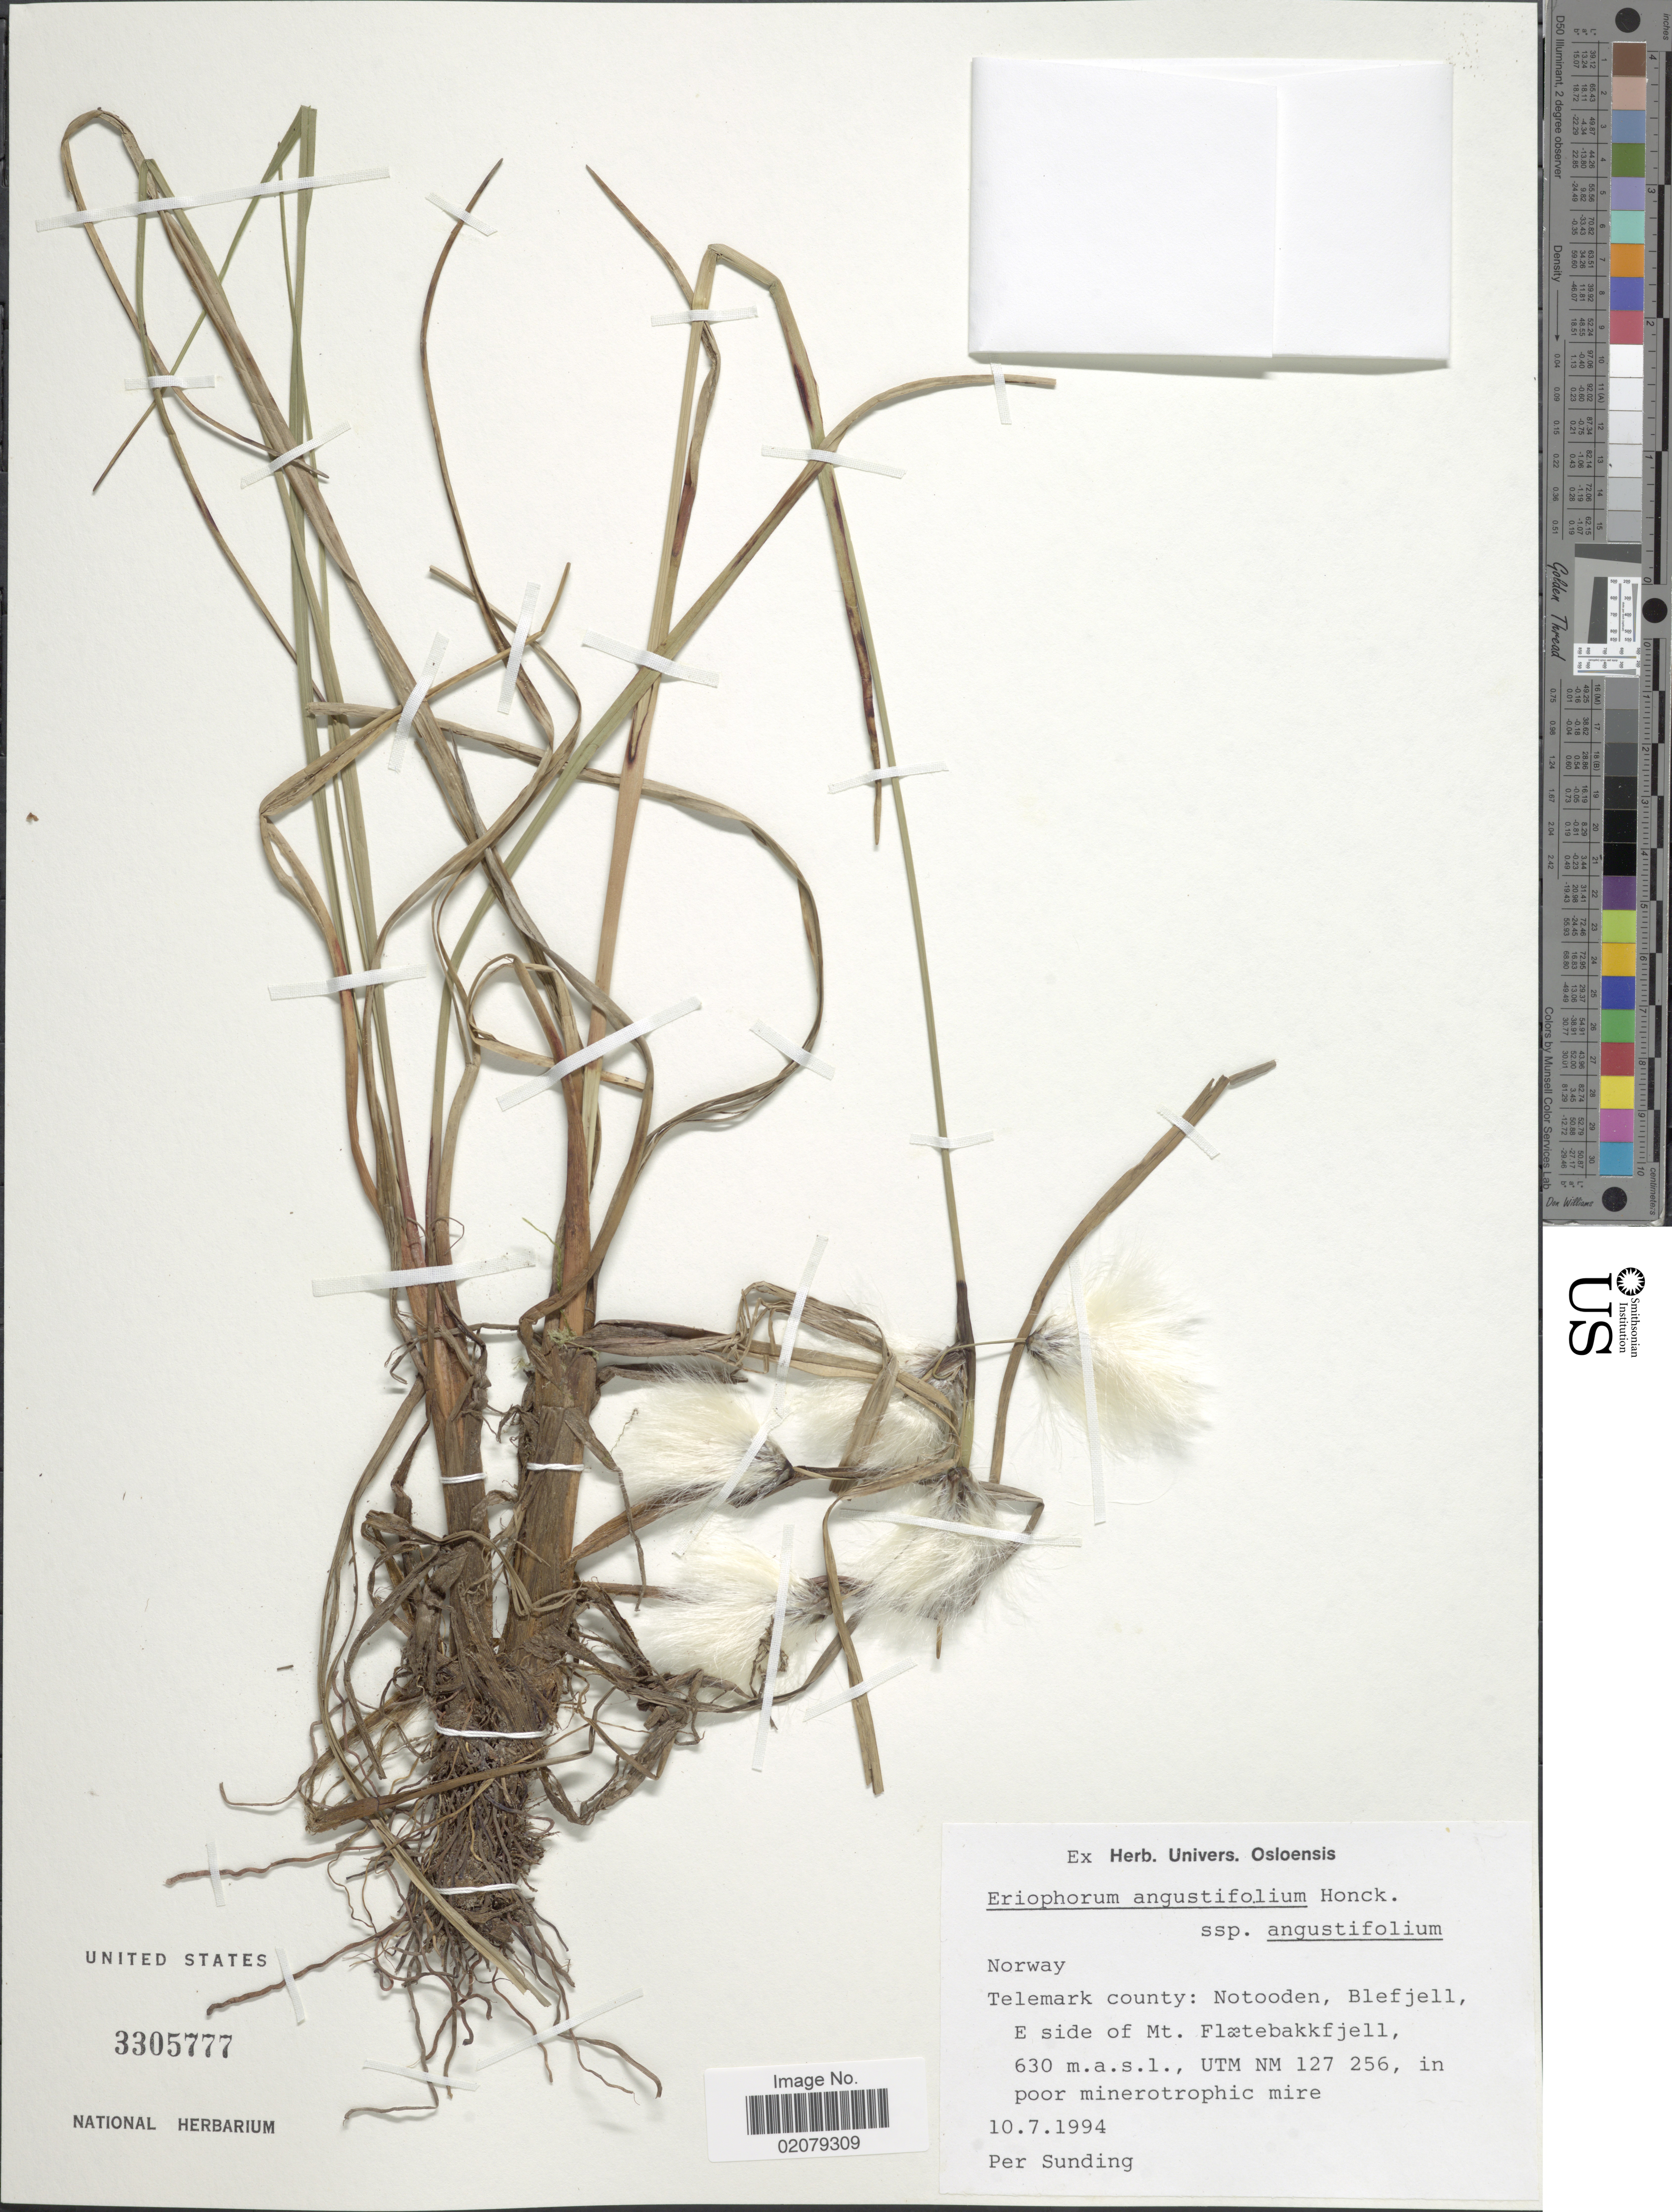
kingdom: Plantae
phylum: Tracheophyta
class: Liliopsida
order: Poales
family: Cyperaceae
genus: Eriophorum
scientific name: Eriophorum angustifolium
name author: Honck.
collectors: P. O. Sunding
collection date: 1994-07-10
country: Norway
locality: Norway, Telemark county: Notooden, Blefjell E side of Mt. Flaetebakkfjell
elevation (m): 630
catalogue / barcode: US 3305777